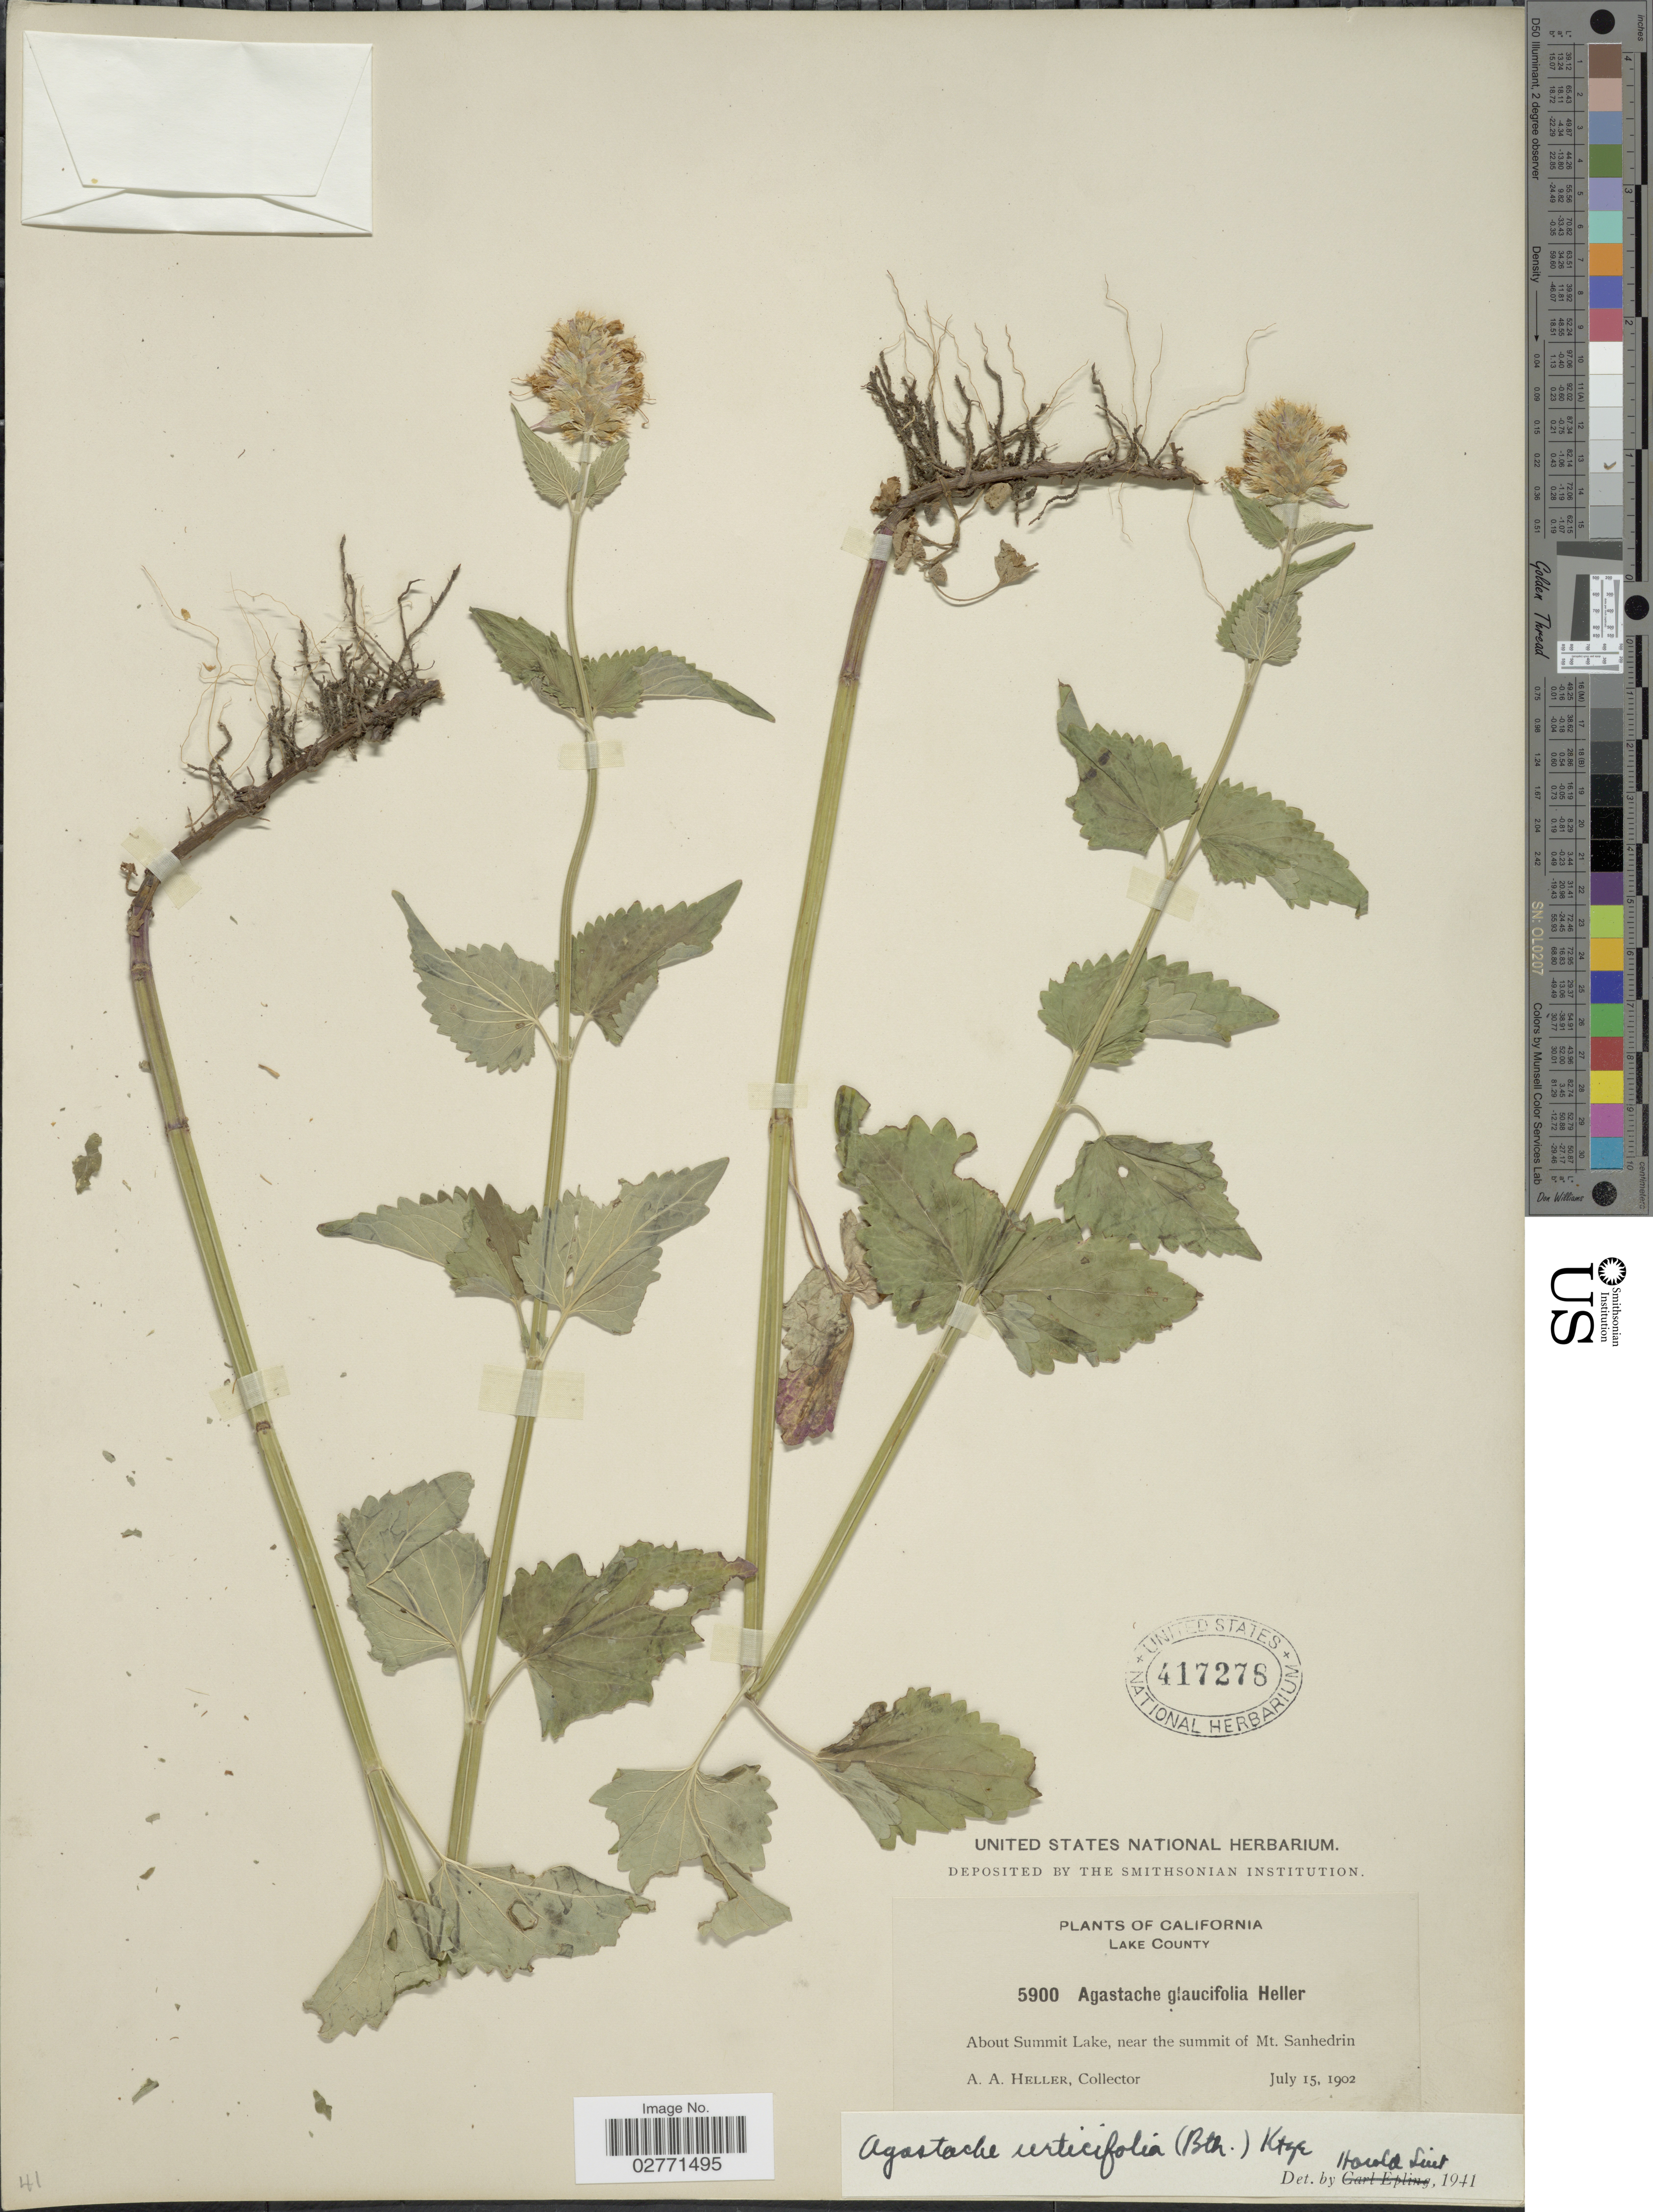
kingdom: Plantae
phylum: Tracheophyta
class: Magnoliopsida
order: Lamiales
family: Lamiaceae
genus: Agastache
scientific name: Agastache urticifolia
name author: (Benth.) Kuntze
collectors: A. A. Heller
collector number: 5900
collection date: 1902-07-15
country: United States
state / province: California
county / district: Lake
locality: Lake County, About Summit Lake, near the summit of Mt. Sanhedrin.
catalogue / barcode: US 417278